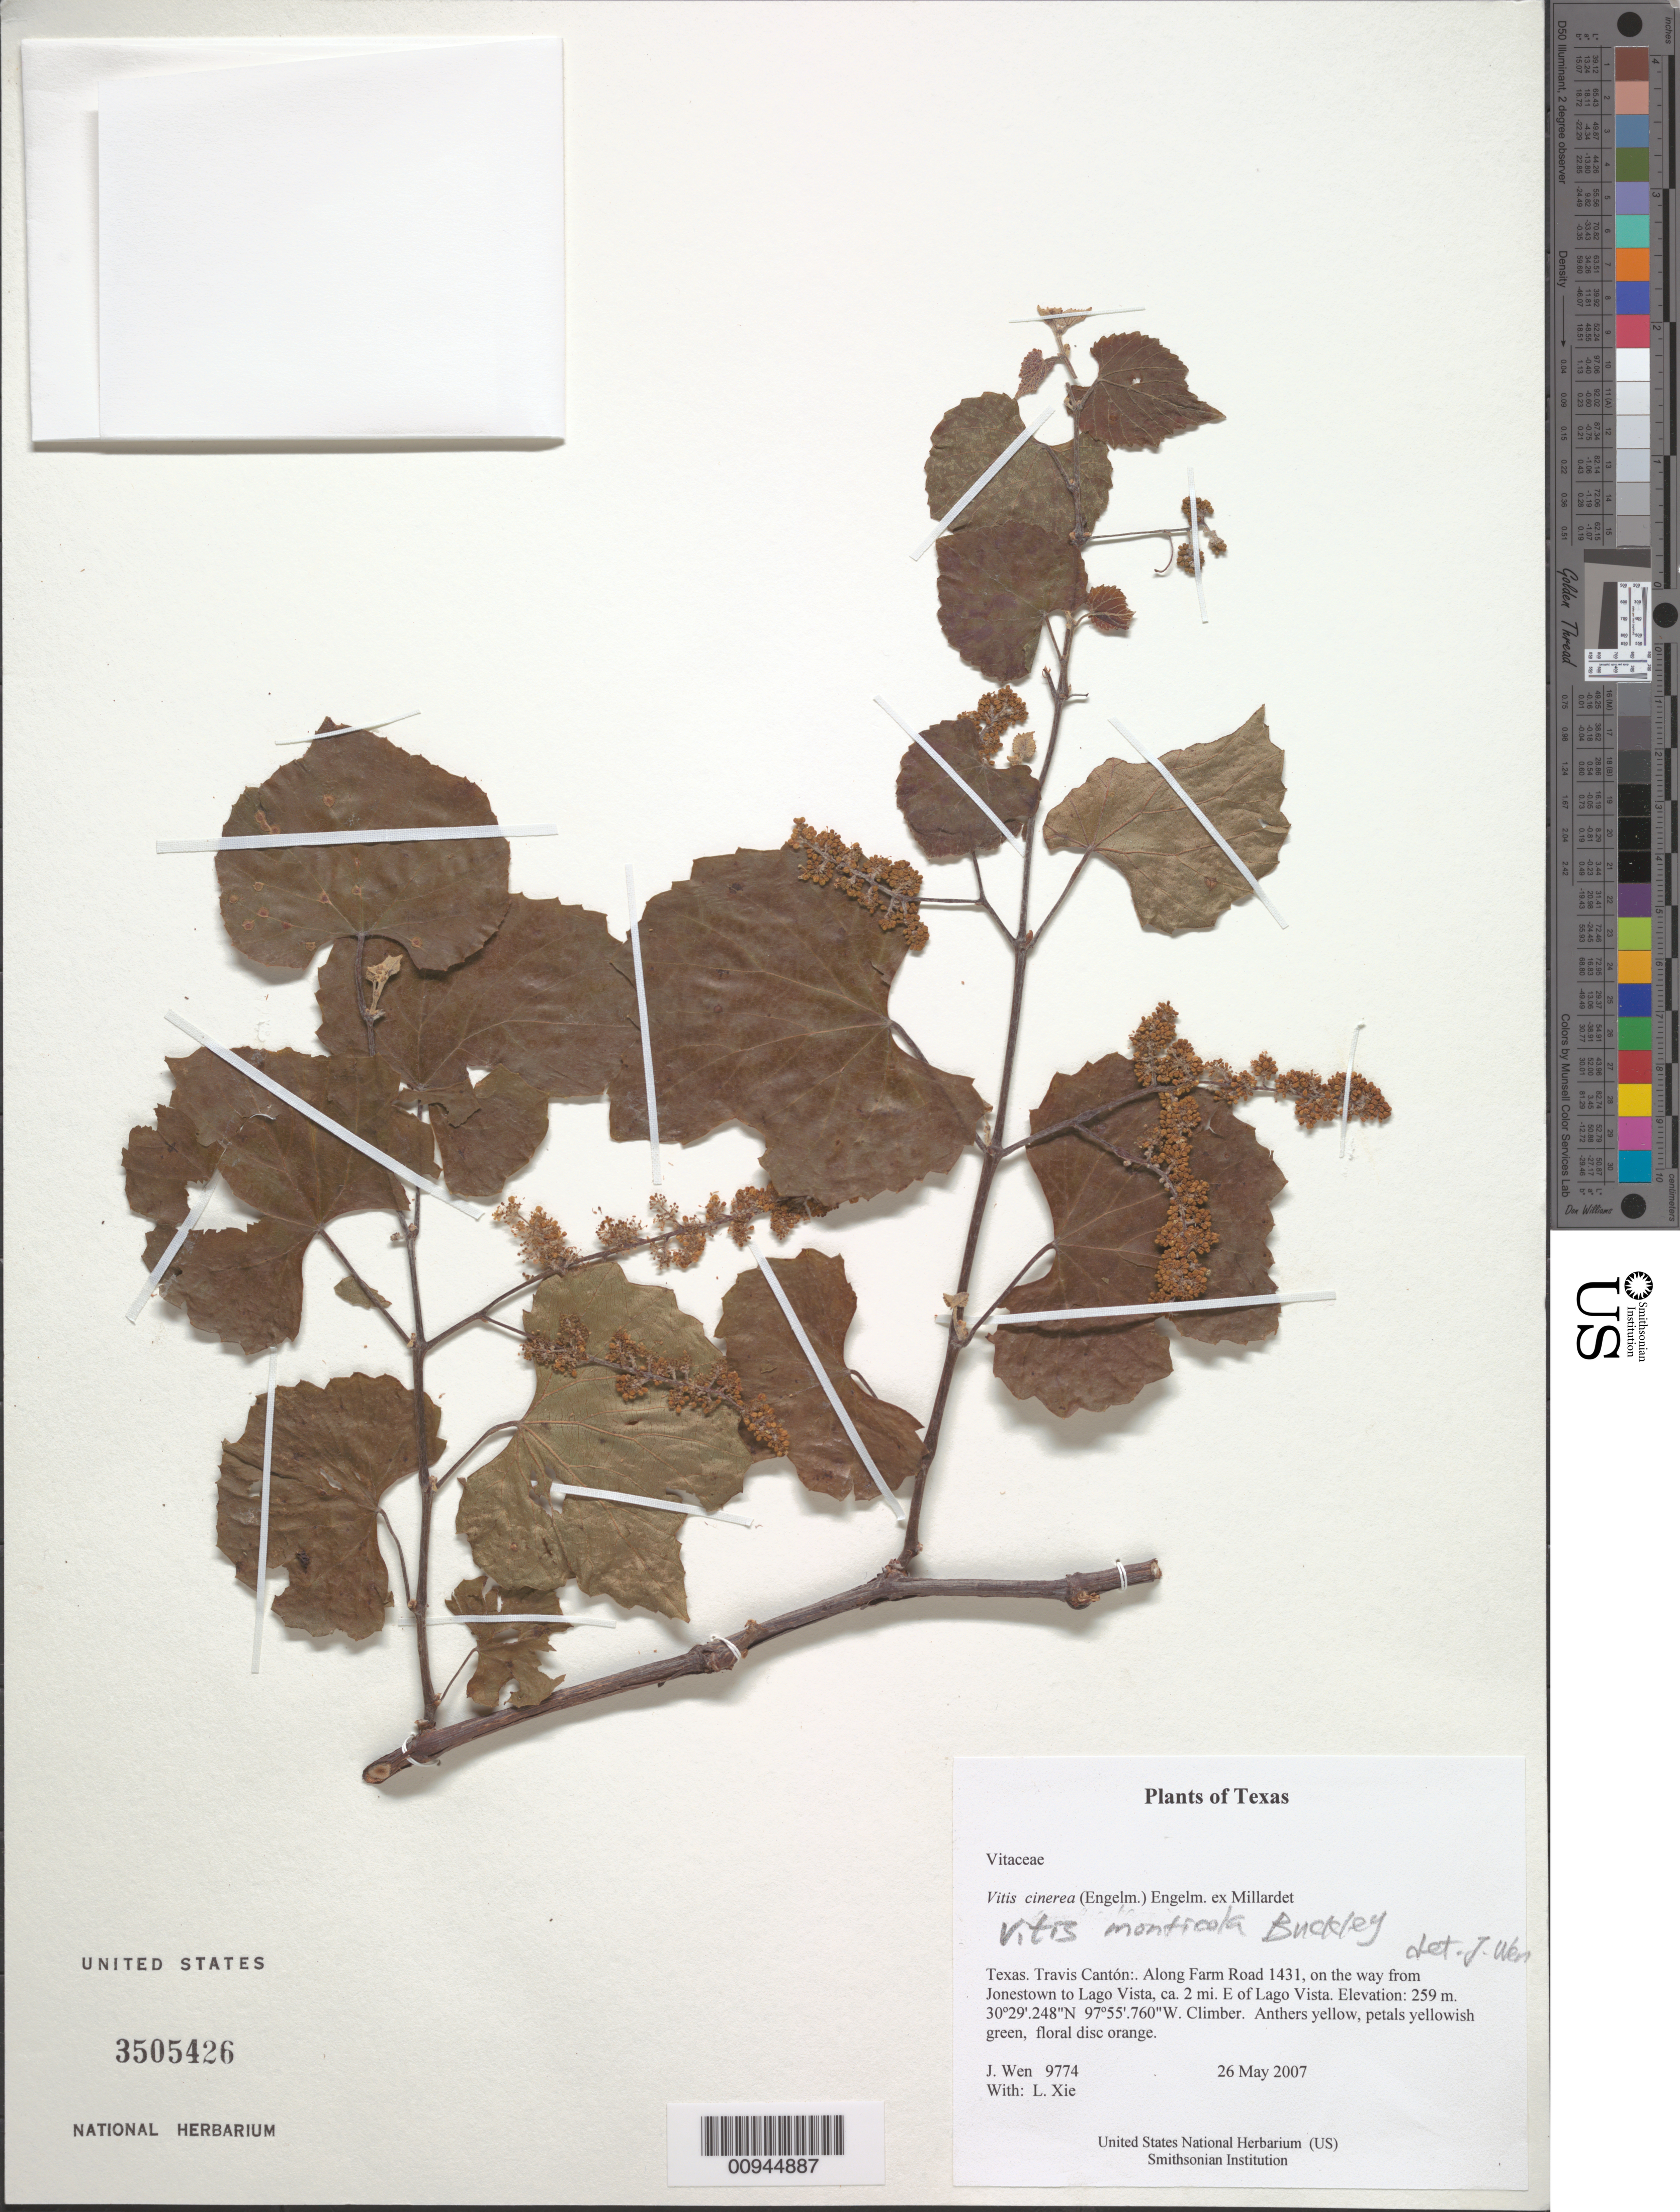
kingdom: Plantae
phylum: Tracheophyta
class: Magnoliopsida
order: Vitales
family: Vitaceae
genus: Vitis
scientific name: Vitis monticola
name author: Buckley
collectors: J. Wen & L. Xie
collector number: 9774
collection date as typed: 26 May 2007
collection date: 2007-05-26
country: United States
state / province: Texas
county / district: Travis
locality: Along Farm Road 1431, on the way from Jonestown to Lago Vista, ca. 2 mi. E of Lago Vista.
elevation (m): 259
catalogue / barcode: US 3505426